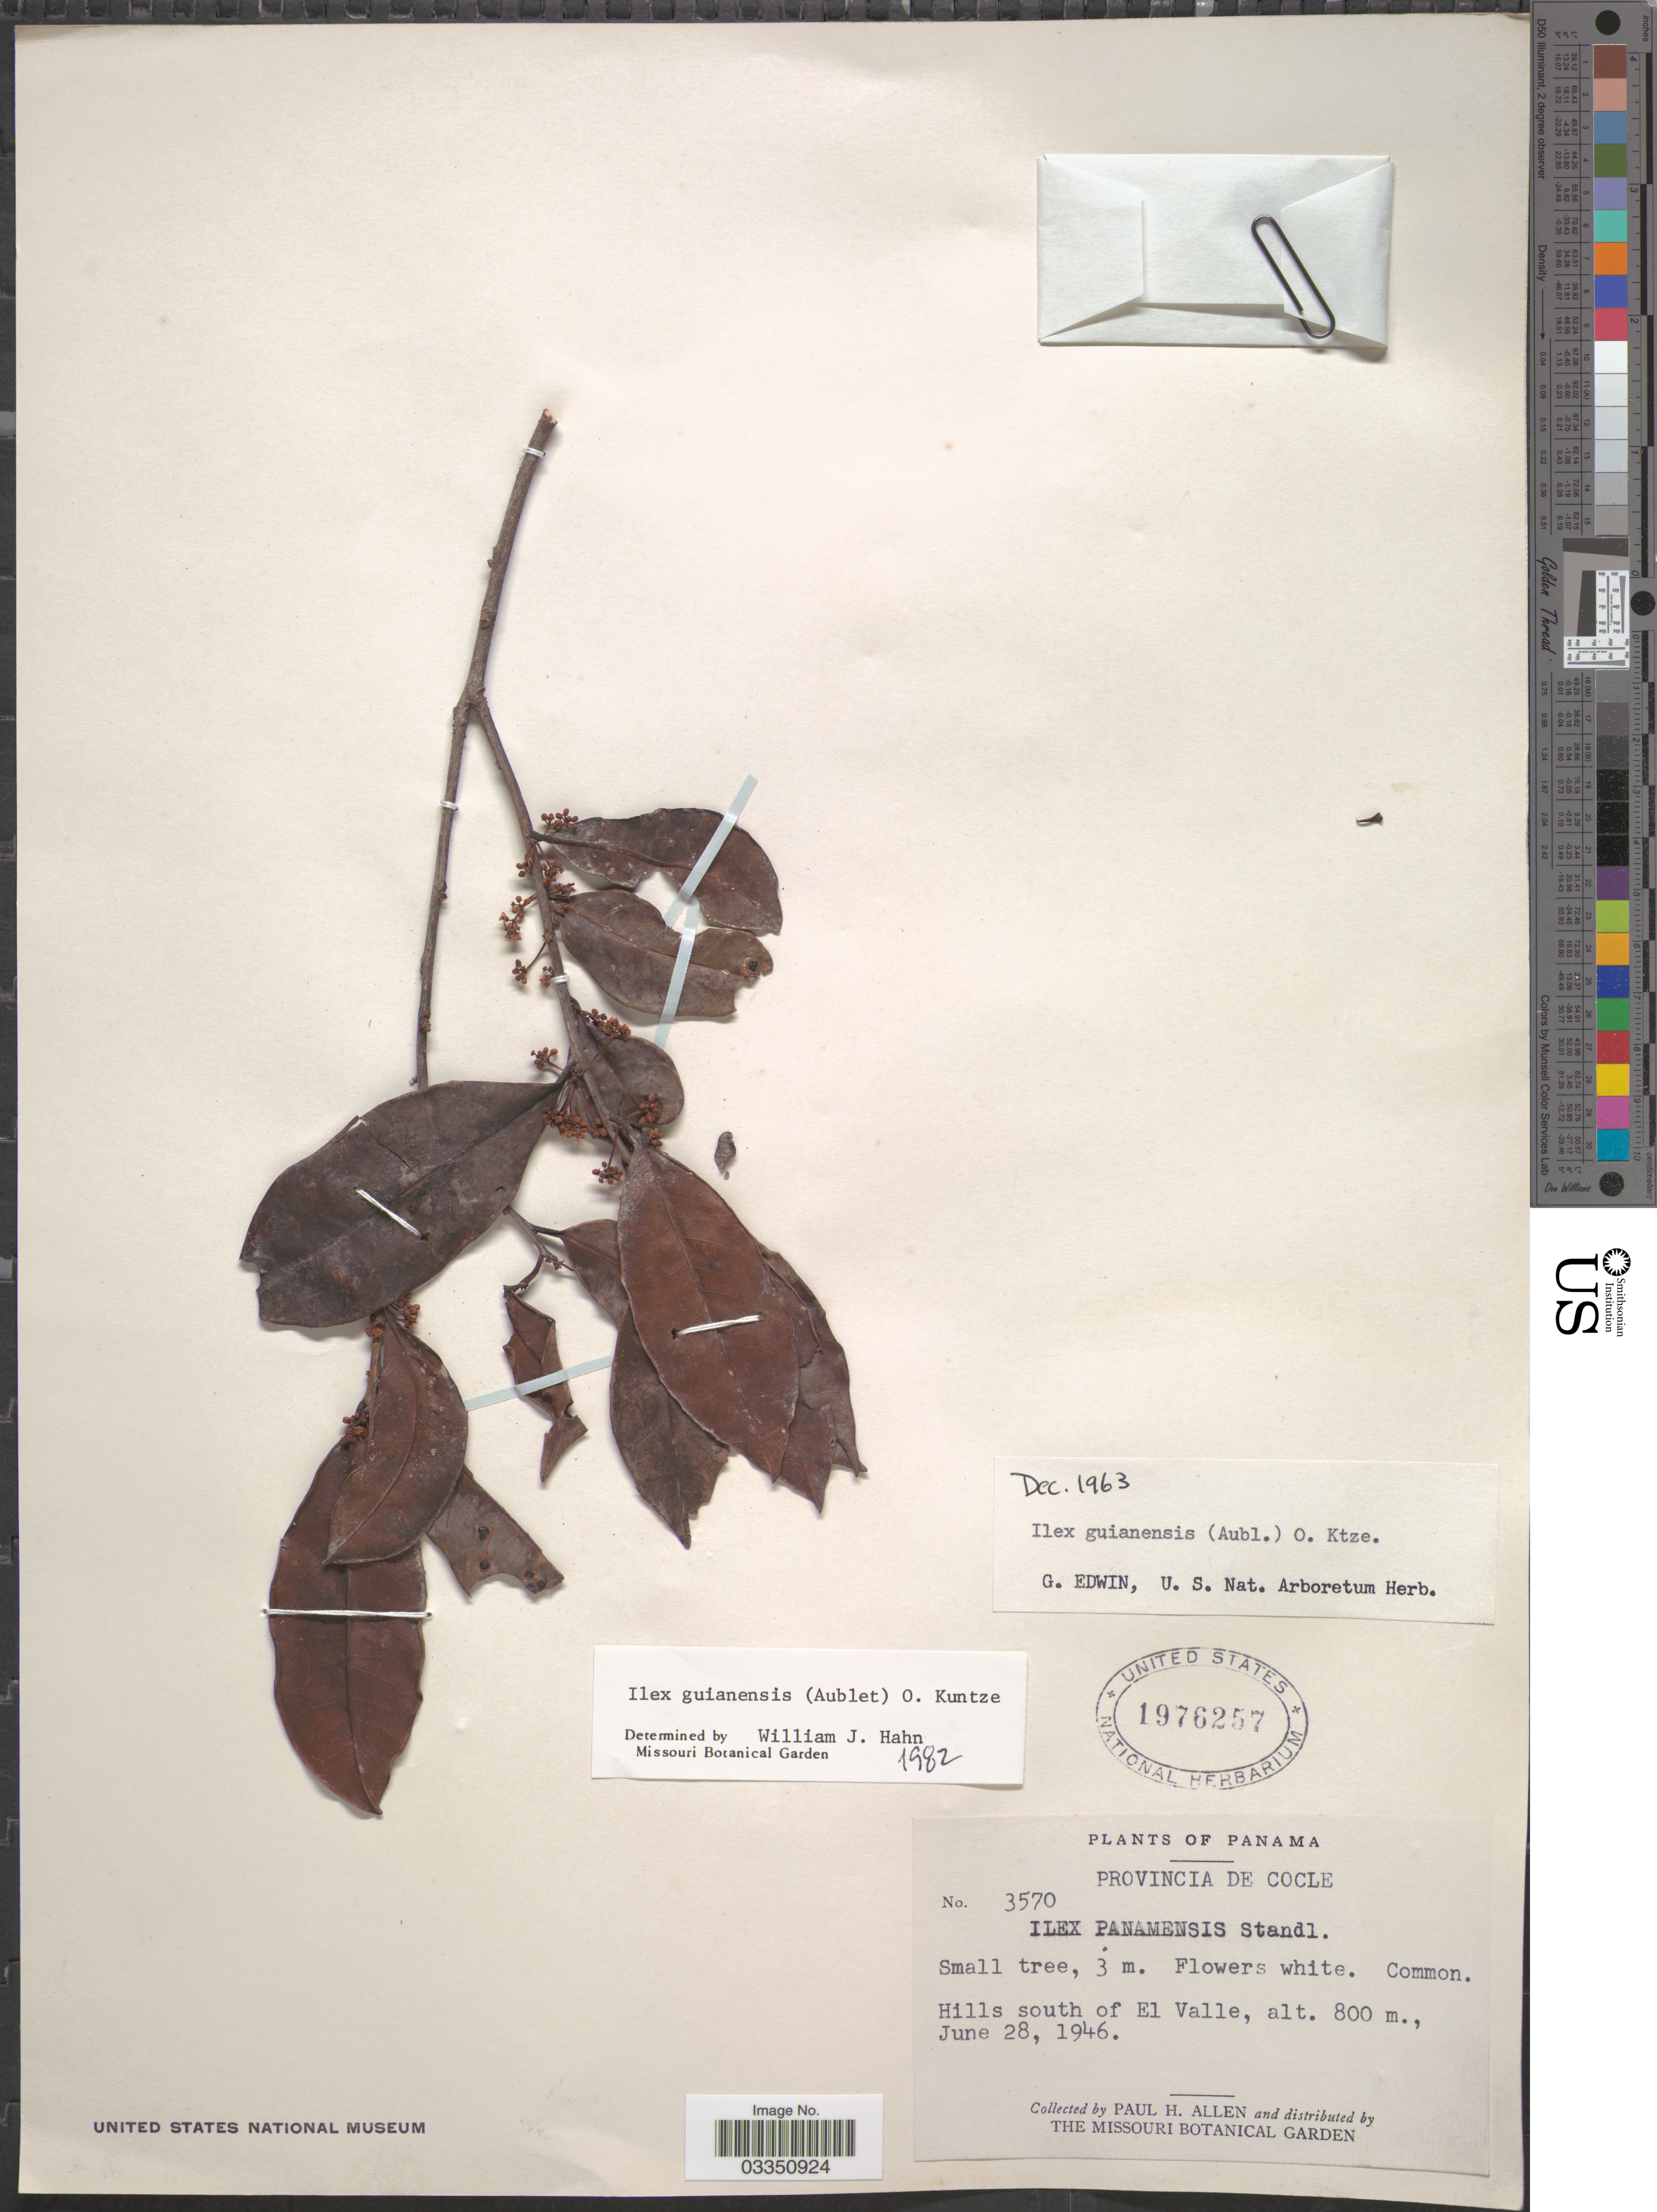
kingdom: Plantae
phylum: Tracheophyta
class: Magnoliopsida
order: Aquifoliales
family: Aquifoliaceae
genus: Ilex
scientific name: Ilex guianensis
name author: (Aubl.) Kuntze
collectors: P. H. Allen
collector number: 3570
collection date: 1946-06-28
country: Panama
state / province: Coclé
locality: Hills south of El Valle.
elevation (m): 800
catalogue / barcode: US 1976257